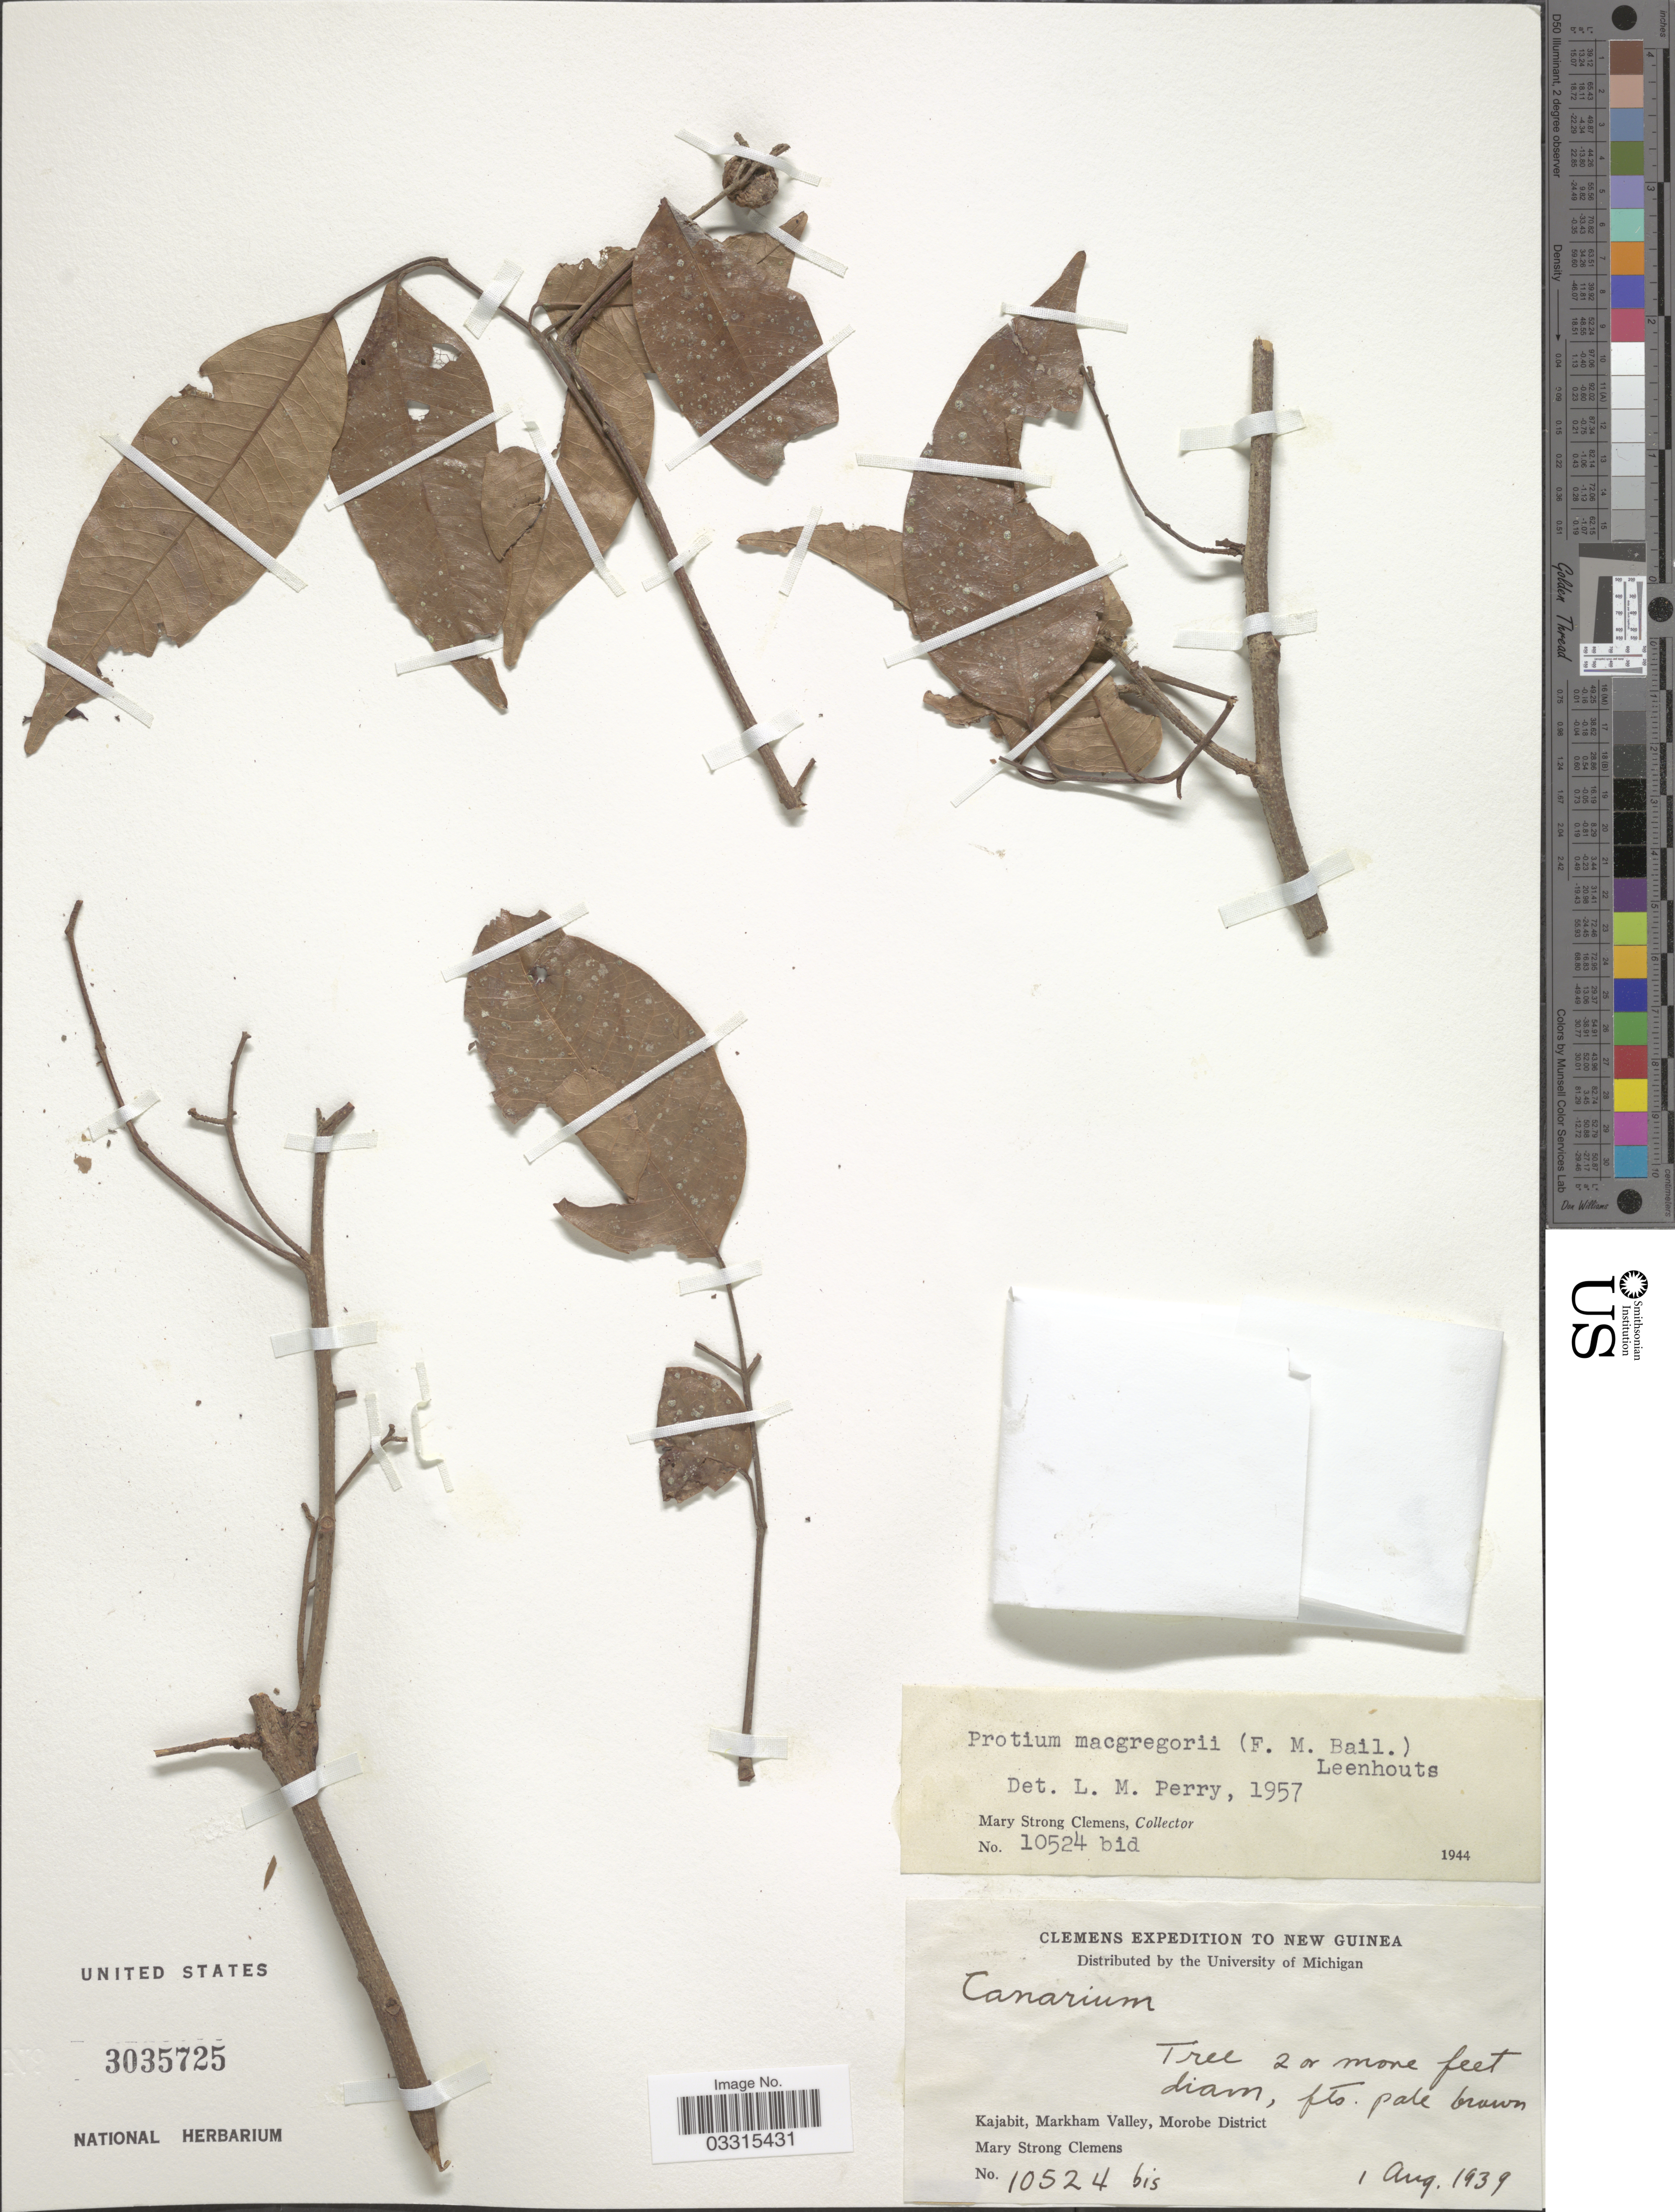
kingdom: Plantae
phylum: Tracheophyta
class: Magnoliopsida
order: Sapindales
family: Burseraceae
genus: Protium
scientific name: Protium macgregorii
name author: (F.M. Bailey) Leenh.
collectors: M. S. Clemens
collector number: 10524 bis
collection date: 1939-08-01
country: Papua New Guinea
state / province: Morobe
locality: New Guinea. Kajabit, Markham Valley, Morobe District.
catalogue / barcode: US 3035725